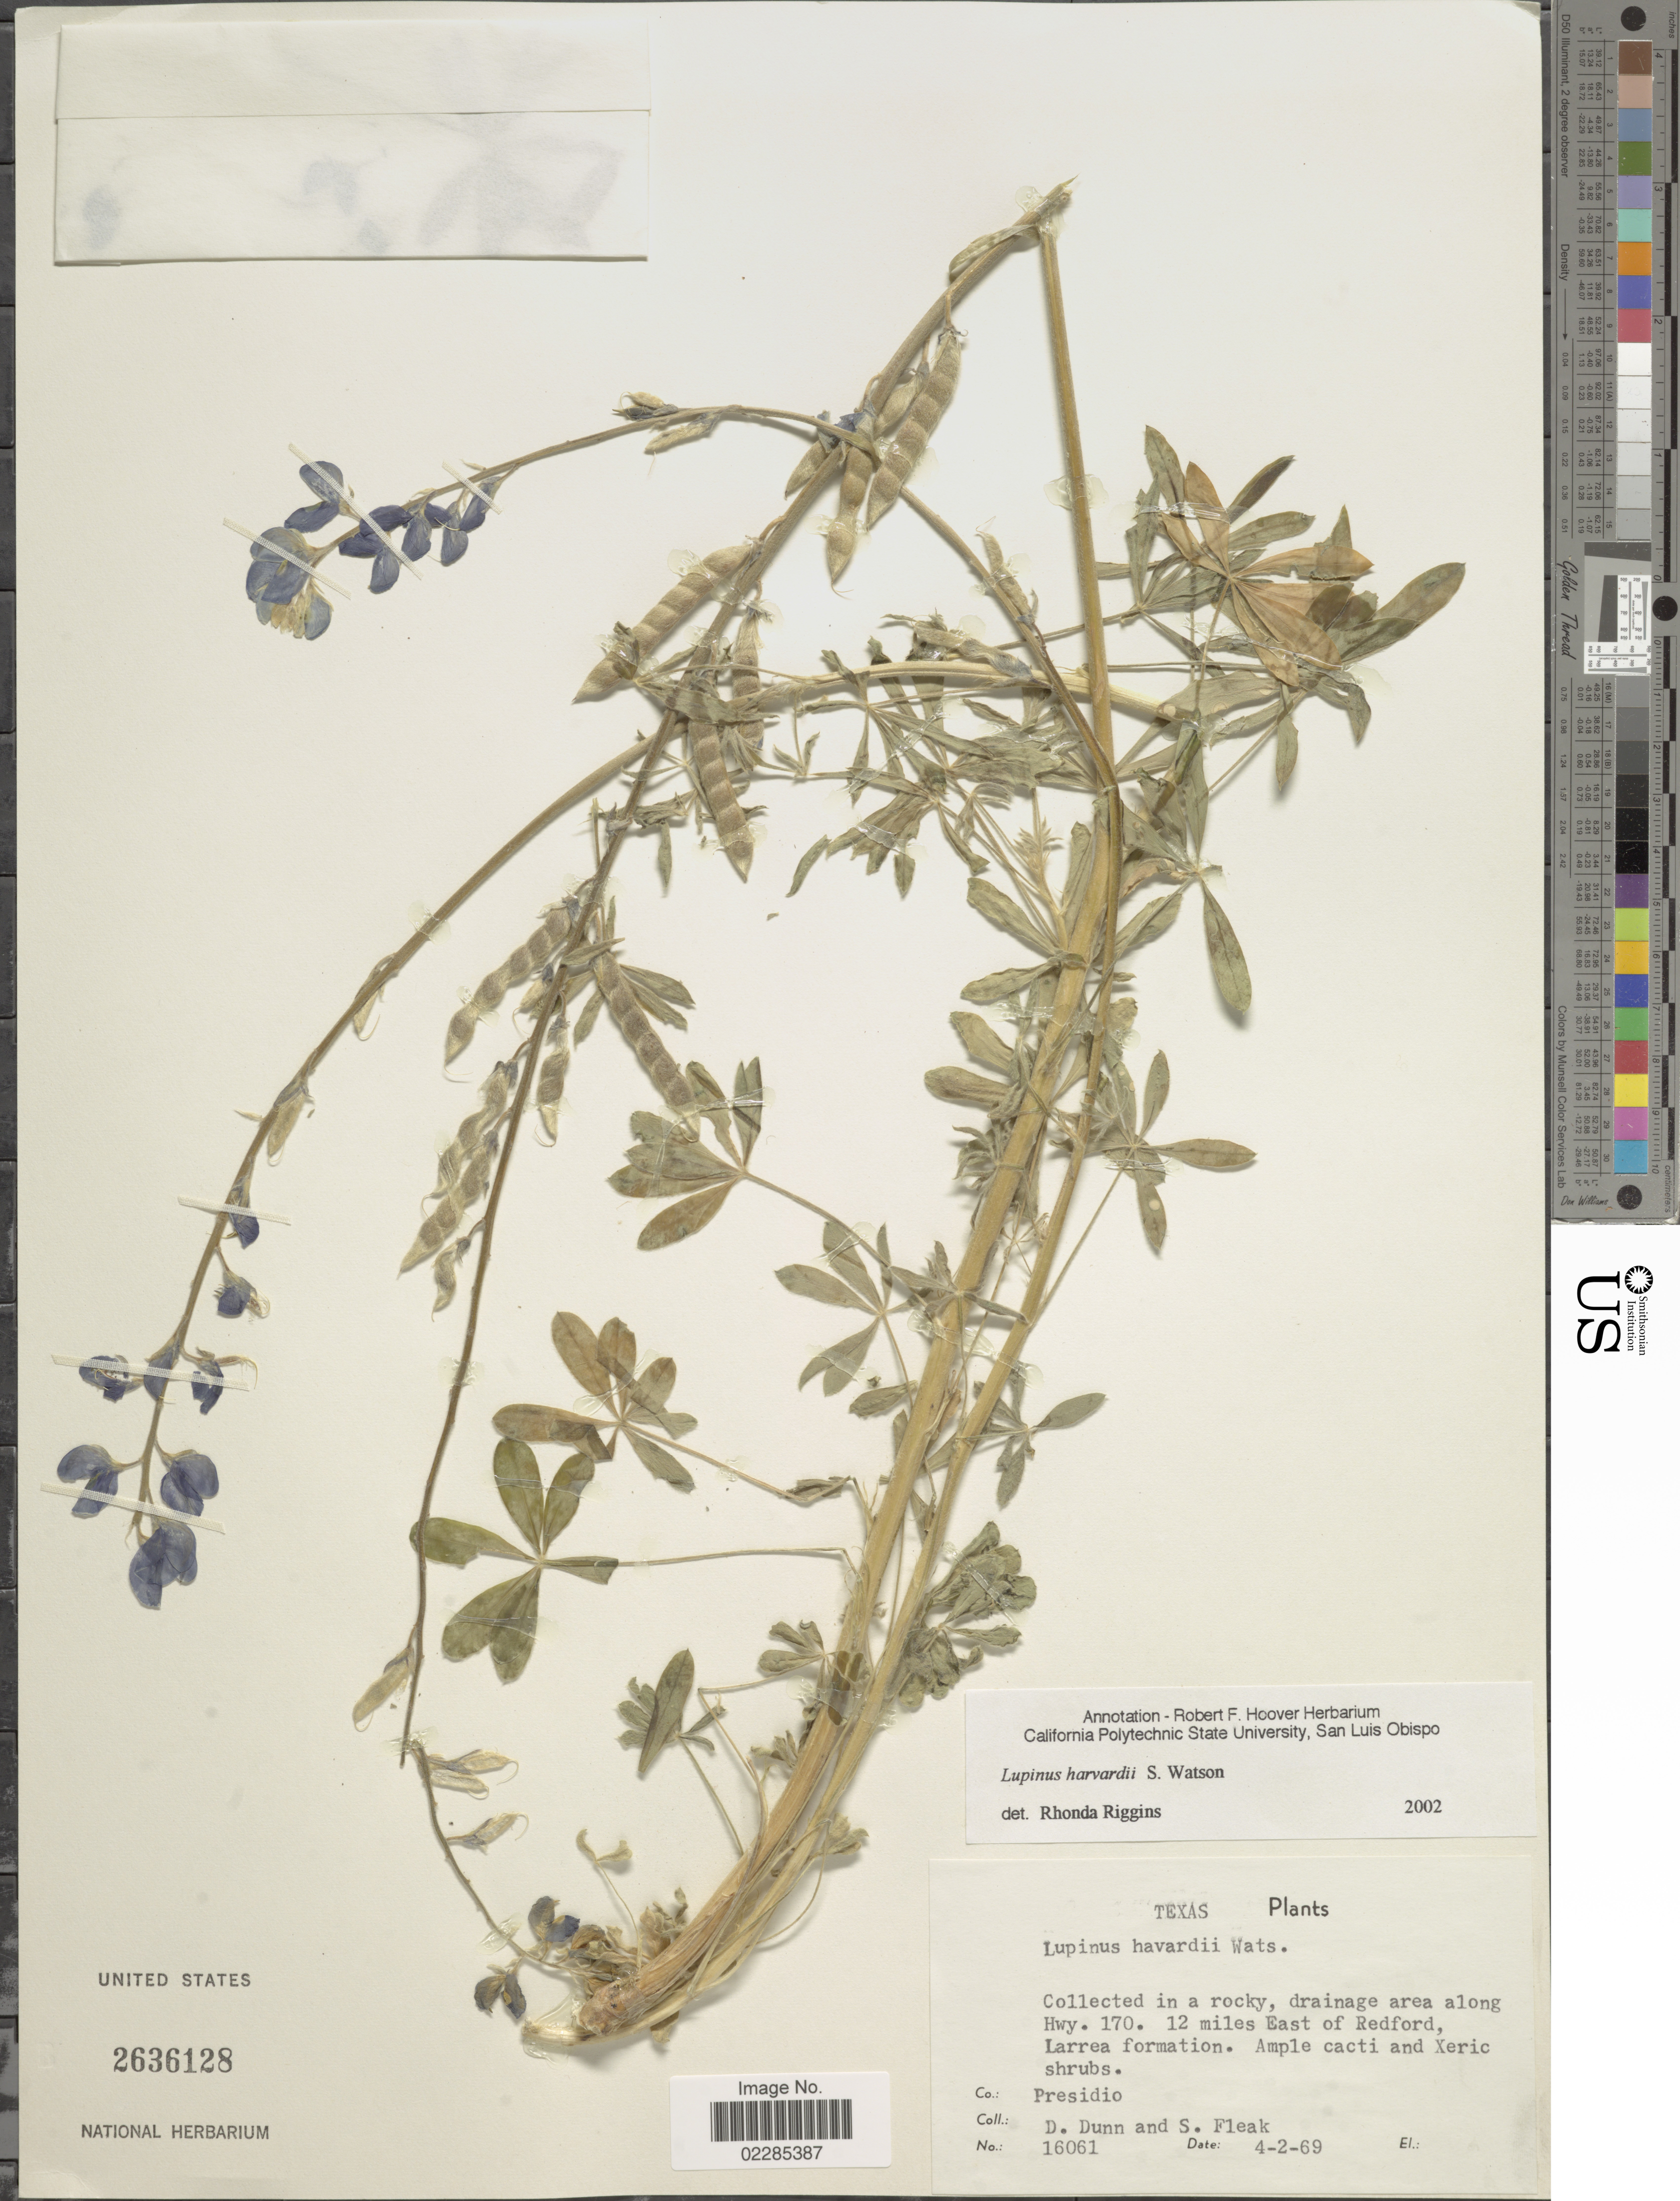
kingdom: Plantae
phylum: Tracheophyta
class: Magnoliopsida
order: Fabales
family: Fabaceae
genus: Lupinus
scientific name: Lupinus havardii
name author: S. Watson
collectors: D. Dunn & L. Fleak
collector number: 16061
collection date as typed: Transcribed d/m/y: 2/4/69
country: United States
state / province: Texas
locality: Collected in a rocky, drainage area along Hwy. 170. 12 miles East of Redford, Larrea formation, Co: Presidio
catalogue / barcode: US 2636128